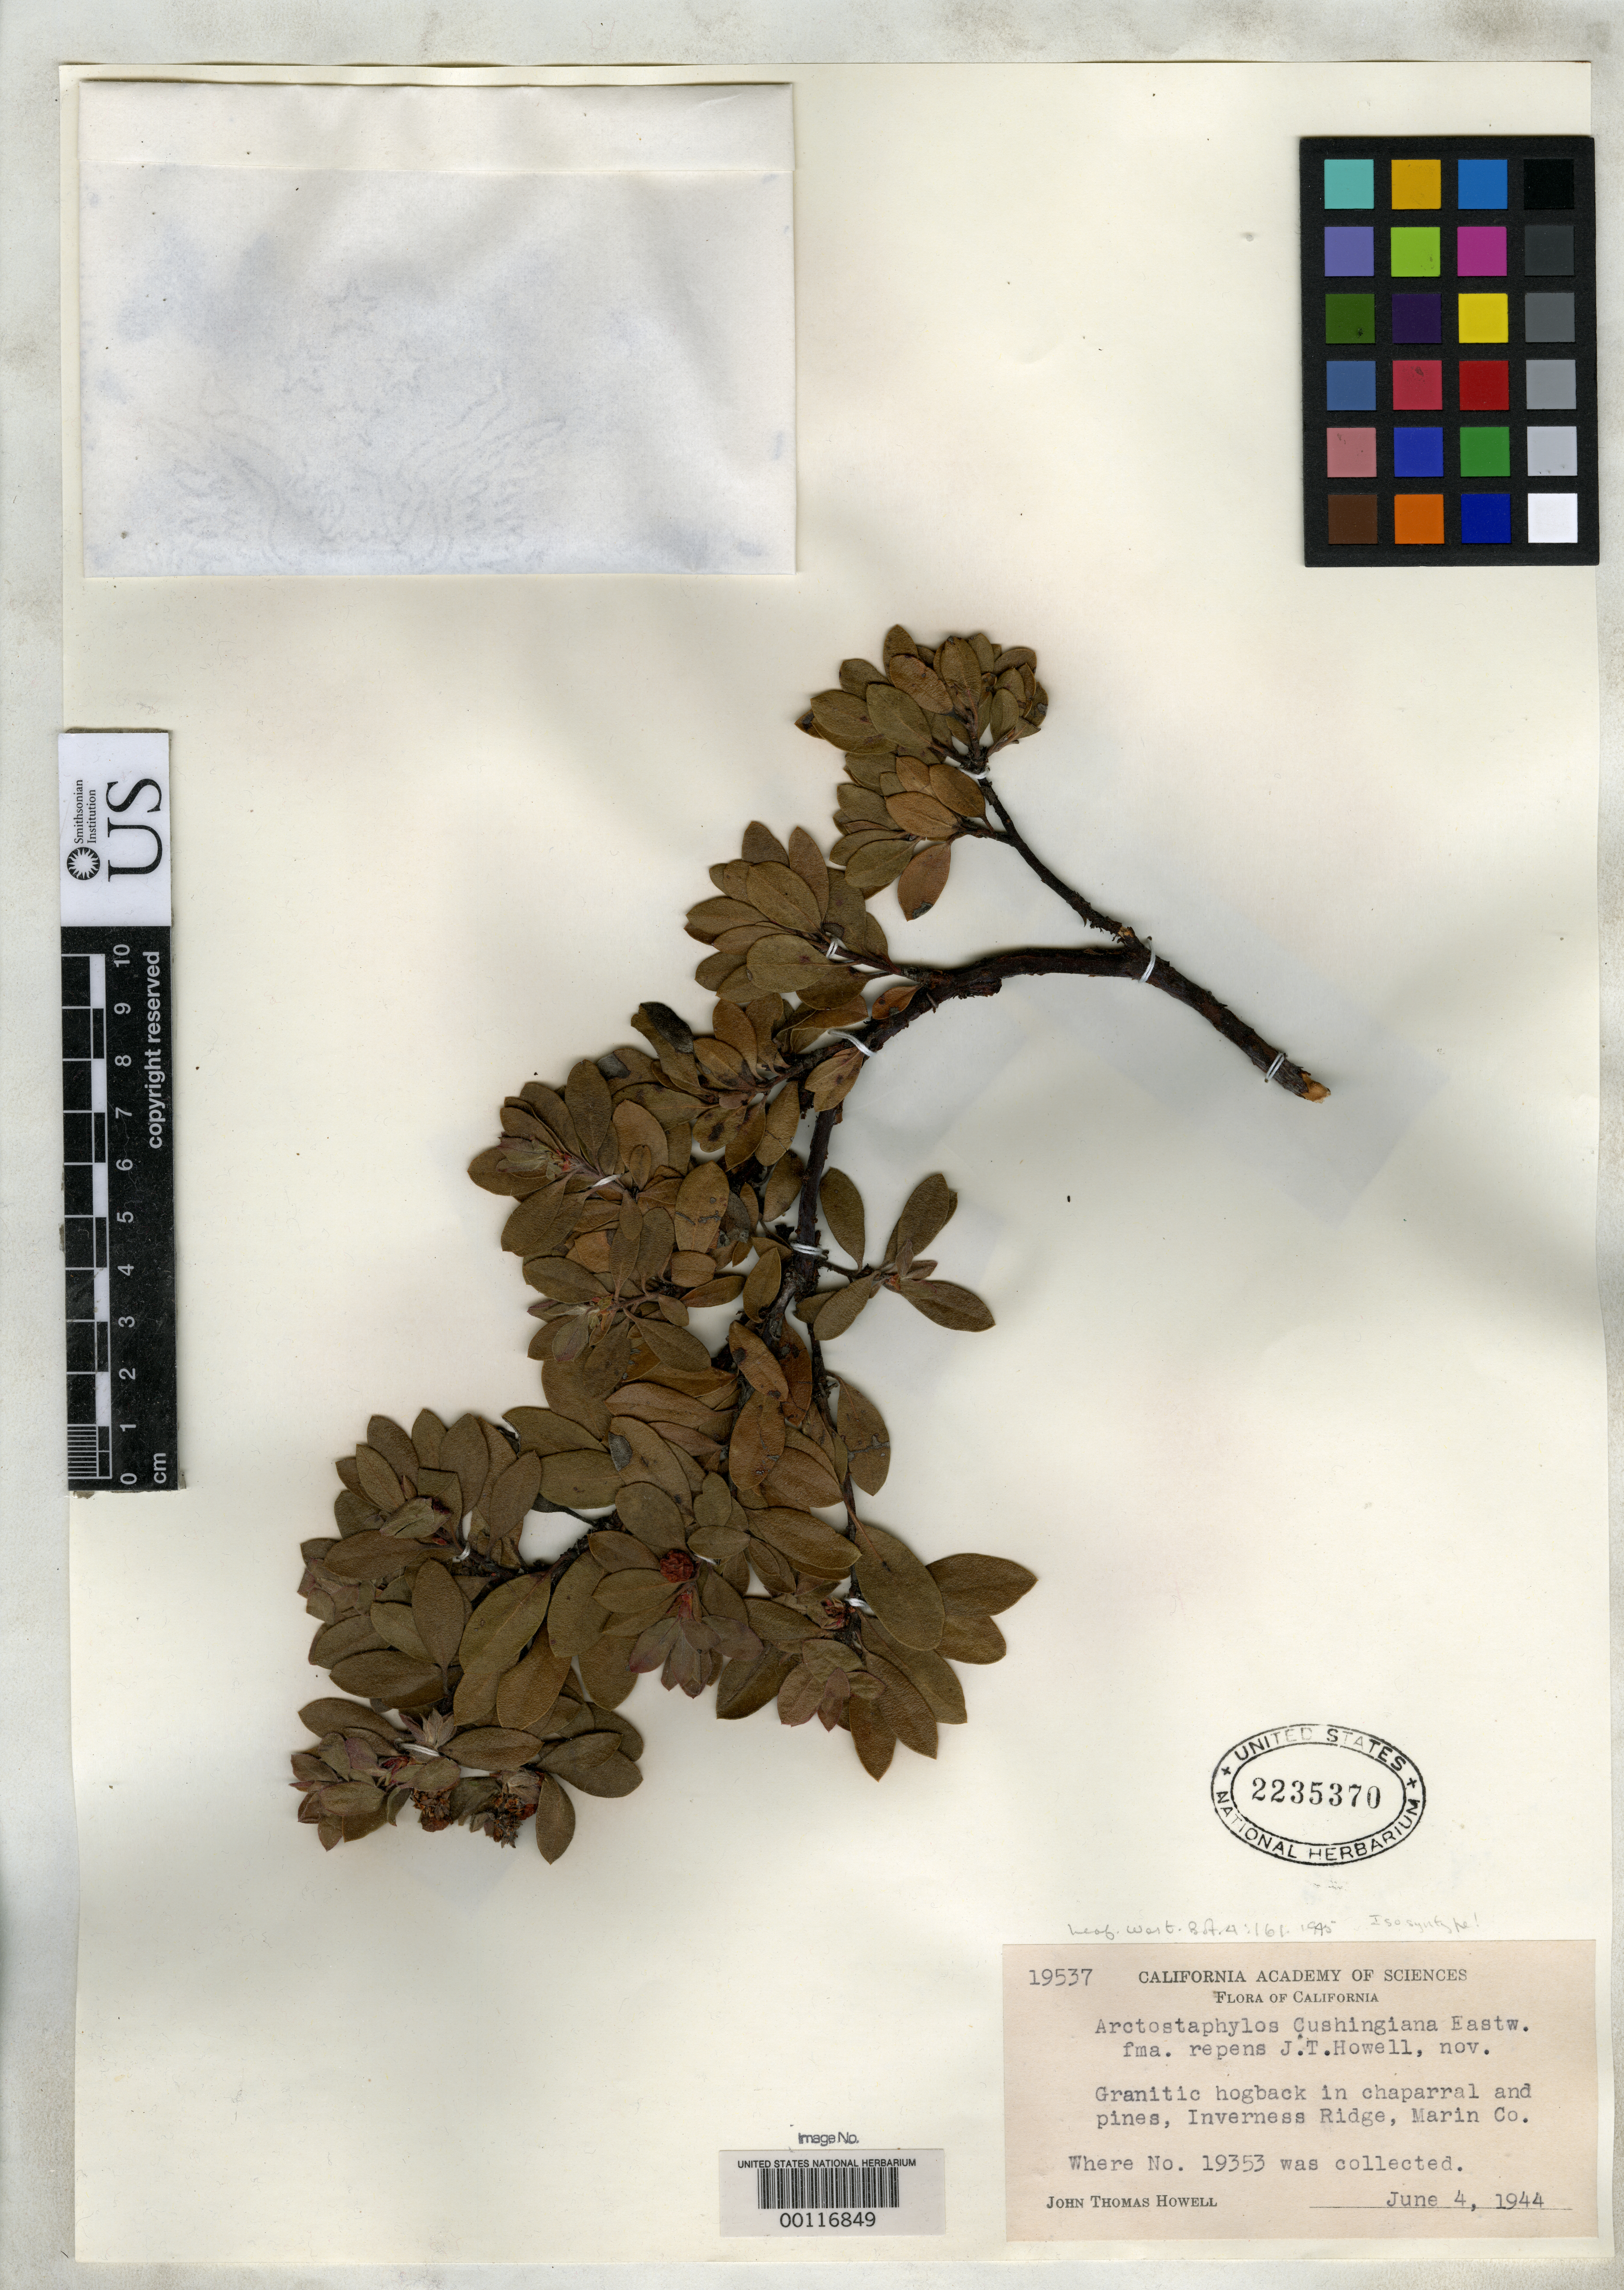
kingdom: Plantae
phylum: Tracheophyta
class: Magnoliopsida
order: Ericales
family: Ericaceae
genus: Arctostaphylos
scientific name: Arctostaphylos cushingiana f. repens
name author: J.T. Howell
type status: Isosyntype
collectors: J. T. Howell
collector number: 19353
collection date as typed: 26 Mar 1944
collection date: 1944-03-26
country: United States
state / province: California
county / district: Marin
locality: Inverness Ridge.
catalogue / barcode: US 2235370